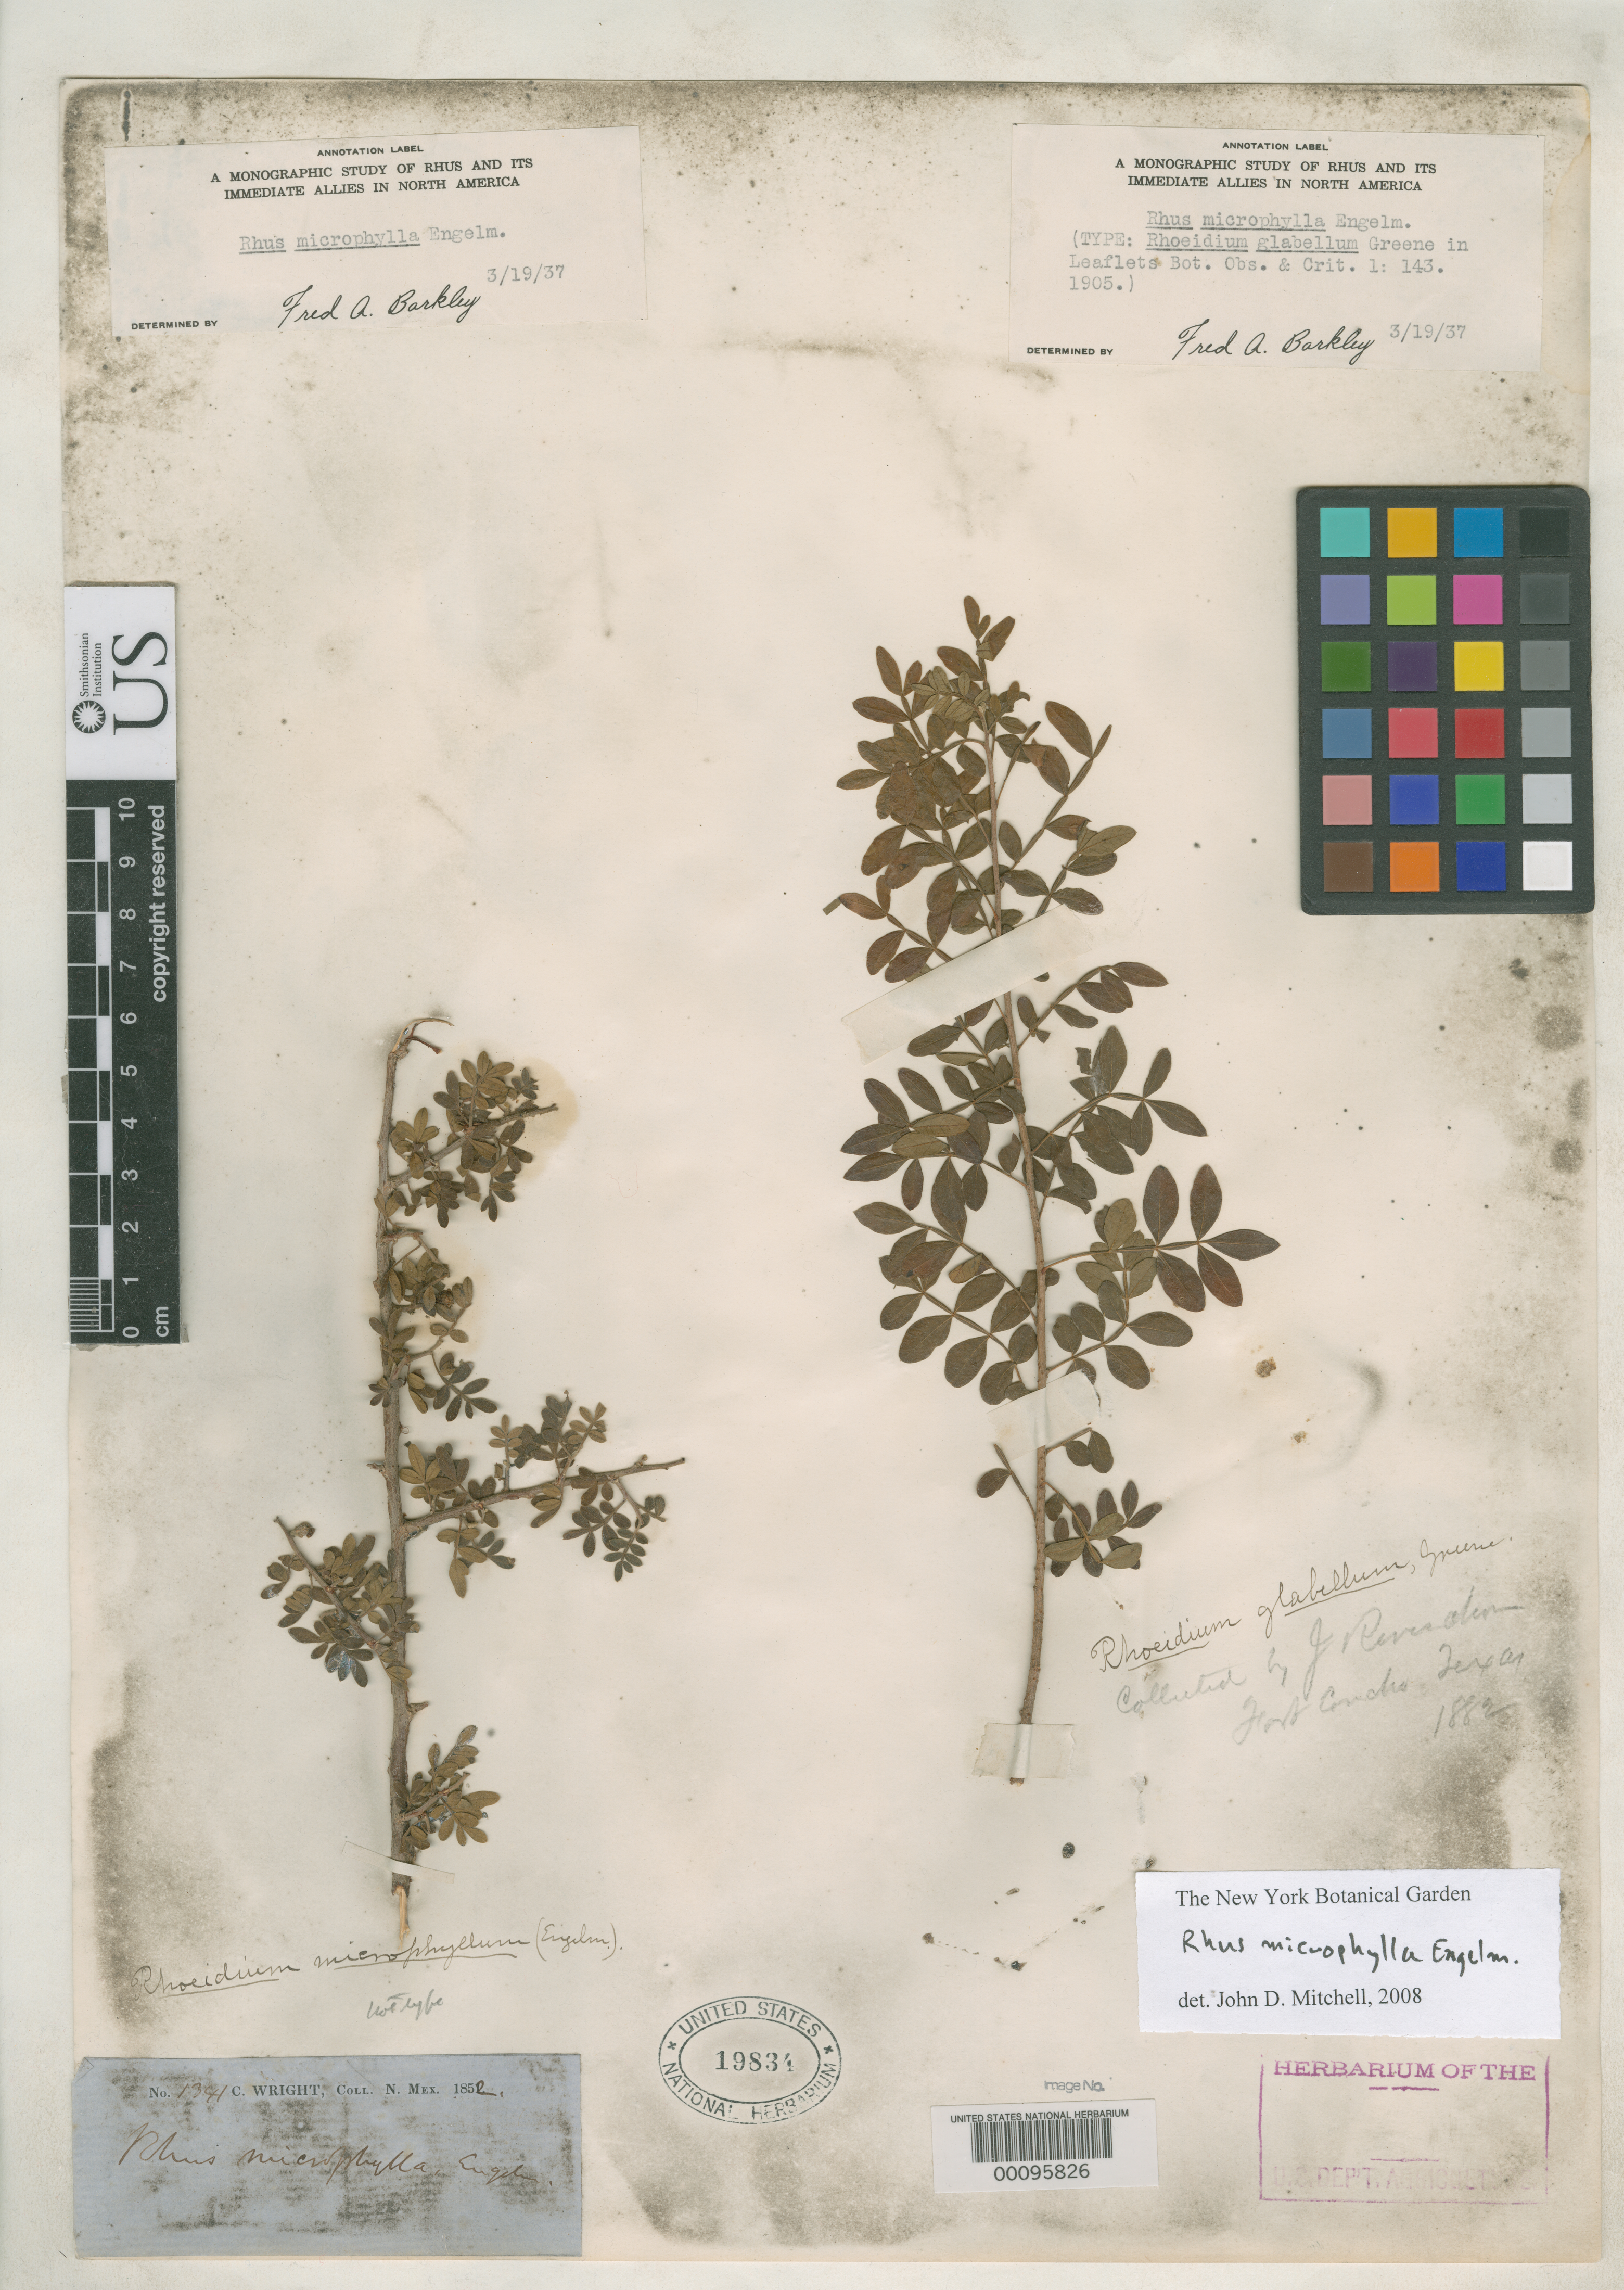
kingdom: Plantae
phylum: Tracheophyta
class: Magnoliopsida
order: Sapindales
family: Anacardiaceae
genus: Rhoeidium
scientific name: Rhoeidium glabellum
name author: Greene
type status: Isosyntype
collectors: J. Reverchon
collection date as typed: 1882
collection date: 1882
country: United States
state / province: Texas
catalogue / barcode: US 19834